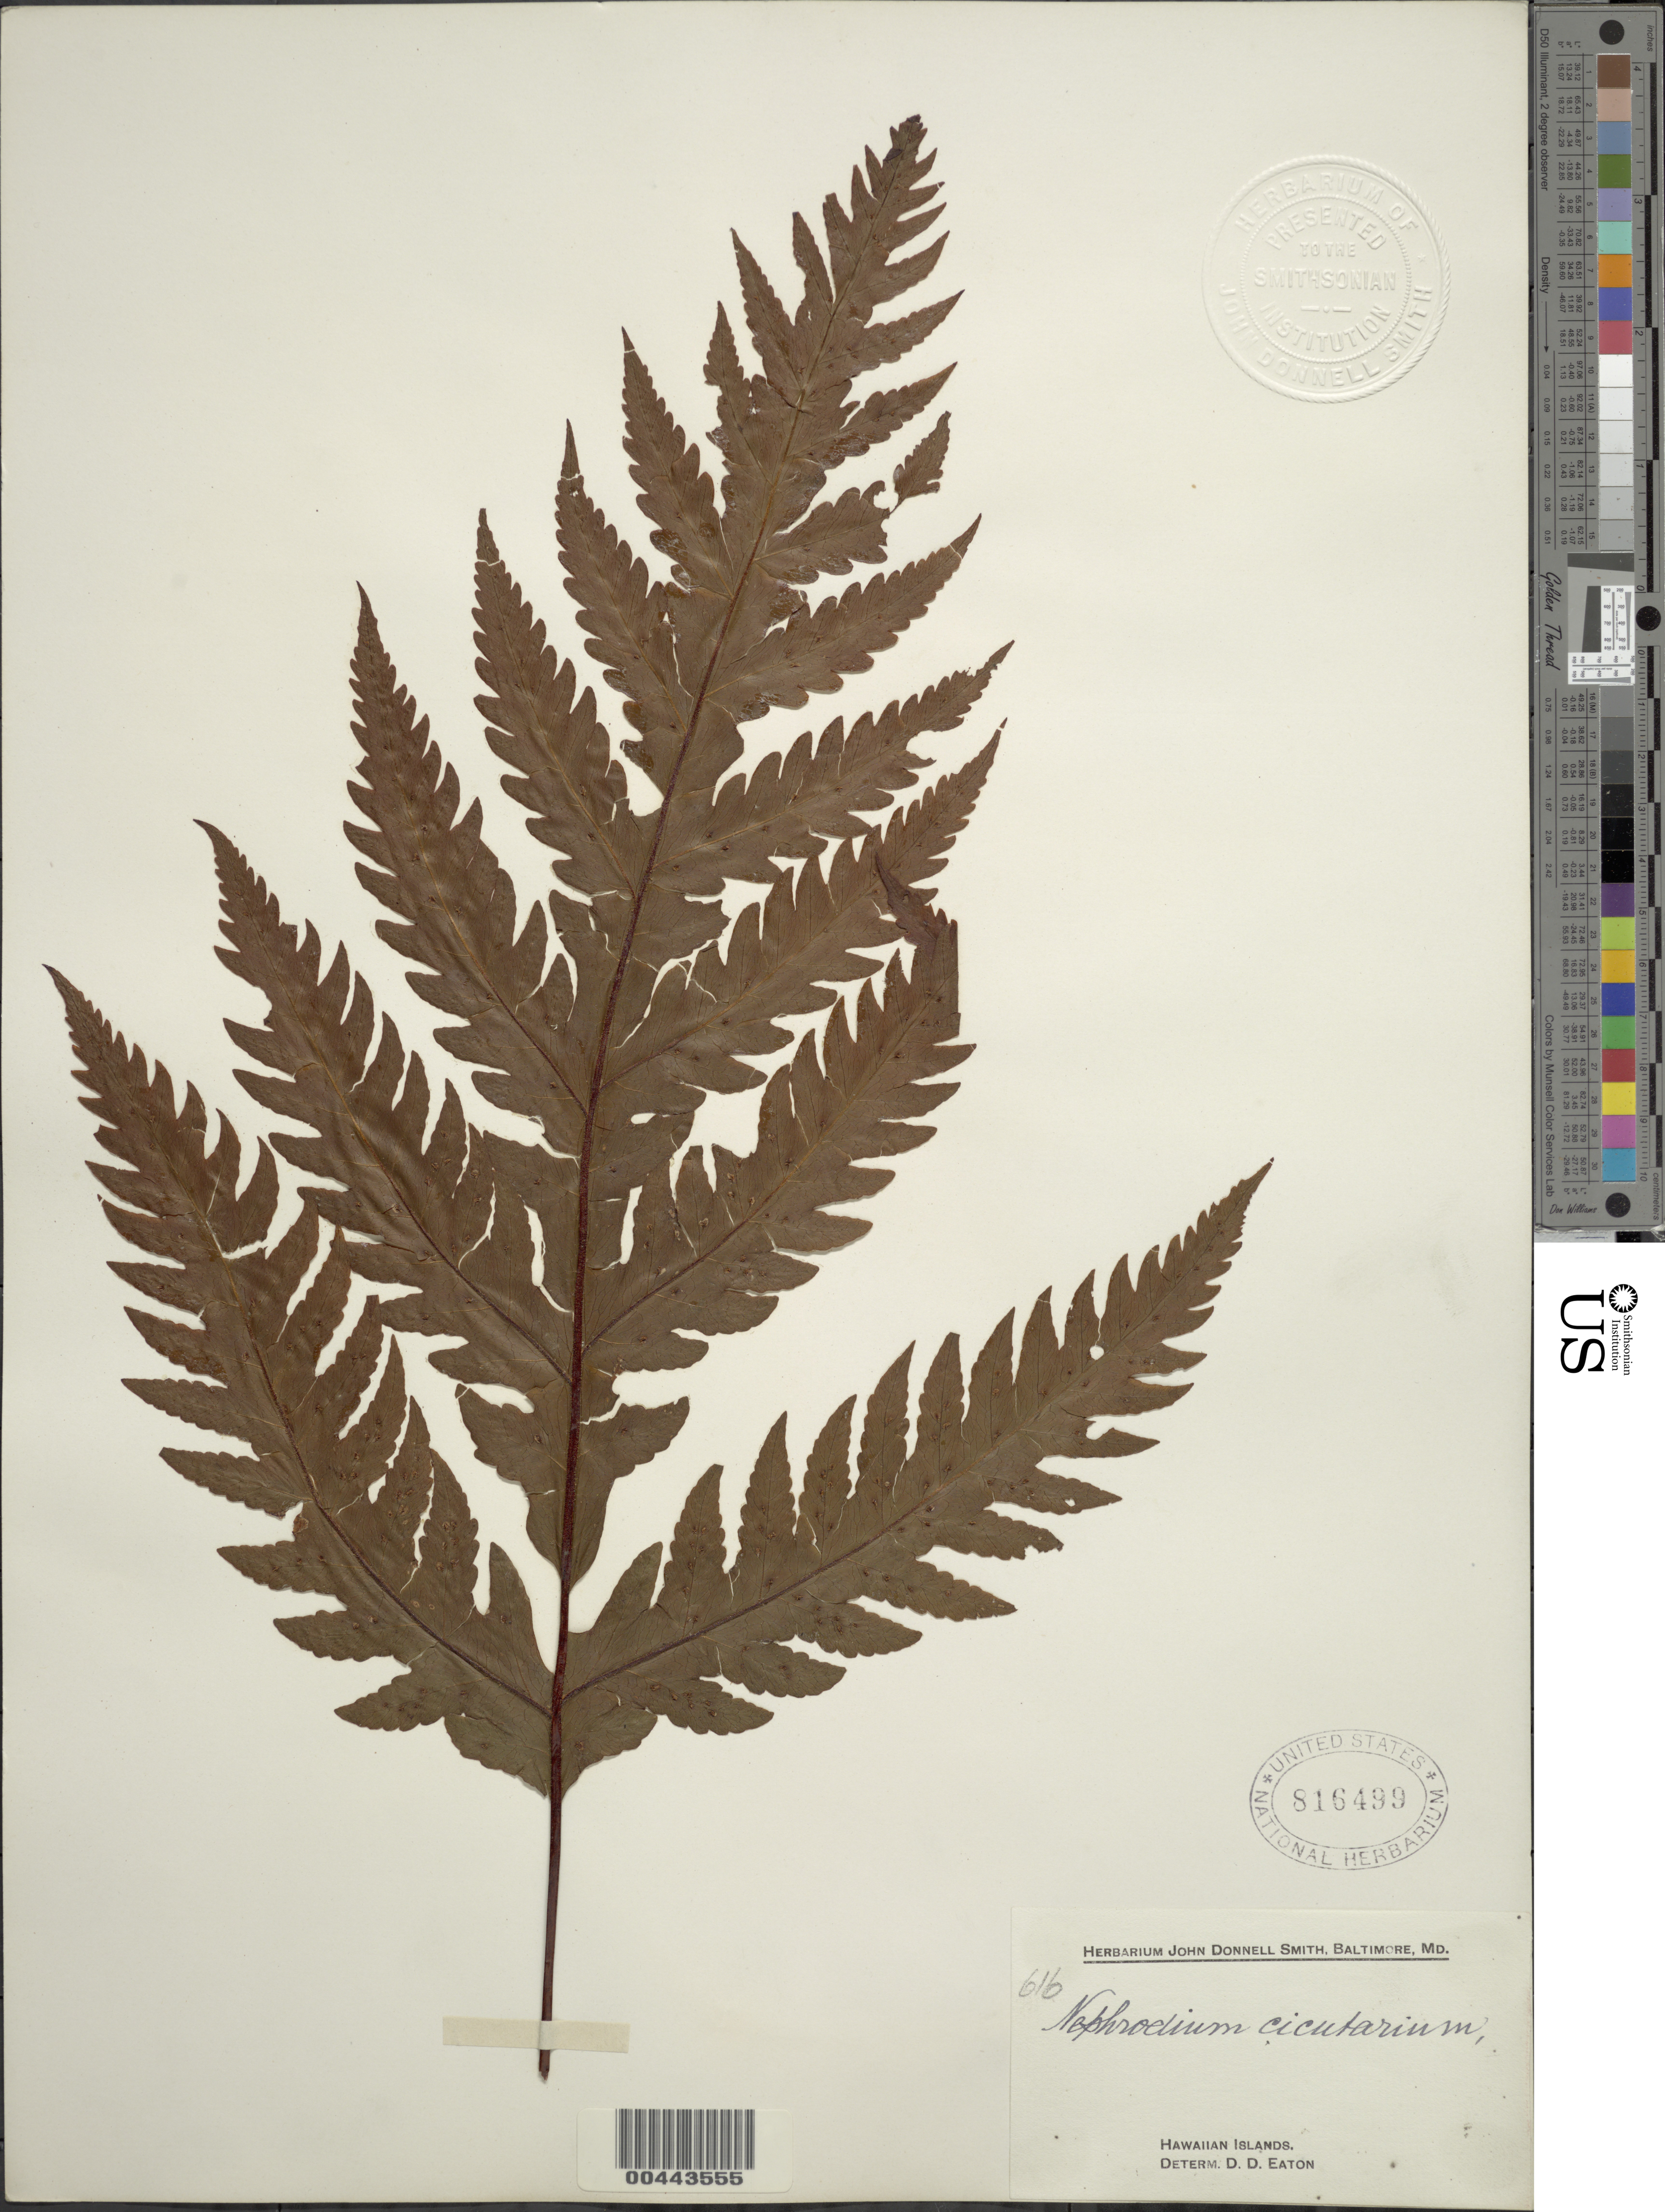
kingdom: Plantae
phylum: Tracheophyta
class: Polypodiopsida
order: Polypodiales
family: Tectariaceae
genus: Tectaria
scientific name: Tectaria gaudichaudii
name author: (Mett.) Maxon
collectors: J. Donnell Smith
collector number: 616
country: United States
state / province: Hawaii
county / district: Hawaii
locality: Hawaiian Islands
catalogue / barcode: US 816499